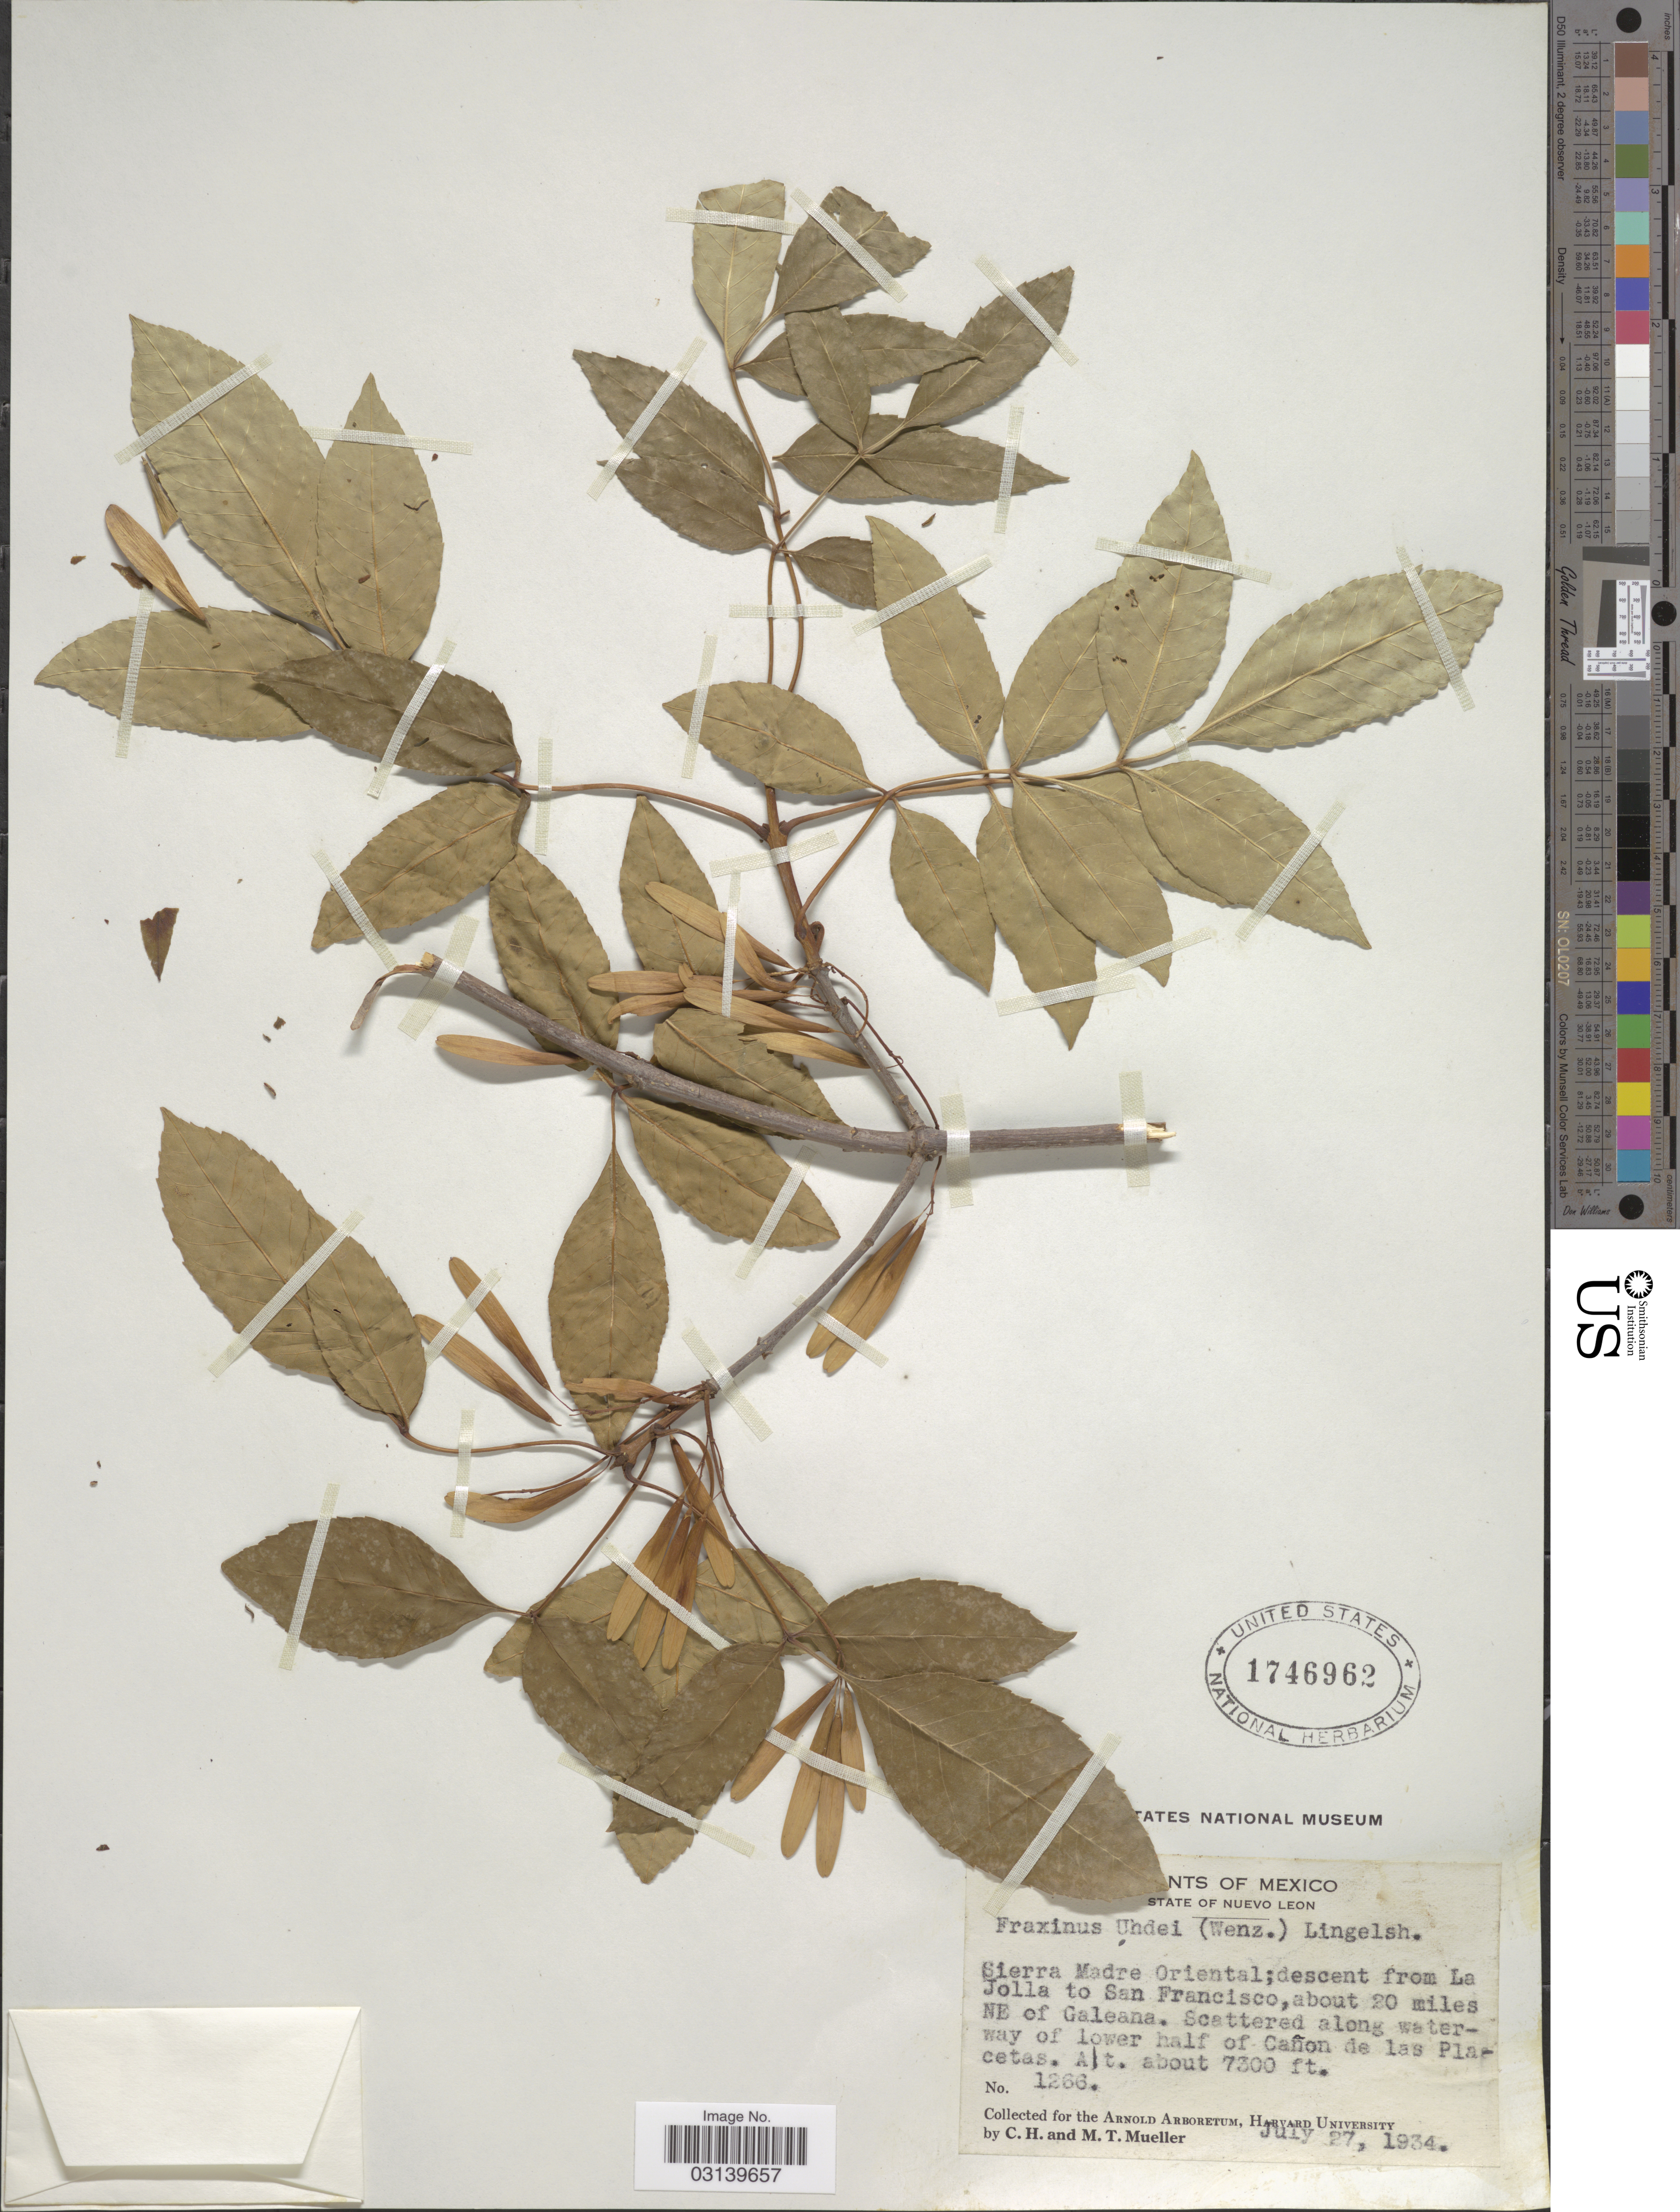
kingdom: Plantae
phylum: Tracheophyta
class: Magnoliopsida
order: Lamiales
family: Oleaceae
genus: Fraxinus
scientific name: Fraxinus uhdei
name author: (Wenz.) Lingelsh.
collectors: C. H. Mueller & M. Mueller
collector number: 1266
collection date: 1934-07-27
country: Mexico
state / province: Nuevo León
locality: Sierra Madre Oriental; descent from La Jolla to San Francisco. Scattered along waterway of lower half of Cañon de las Placetas.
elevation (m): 2225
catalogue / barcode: US 1746962